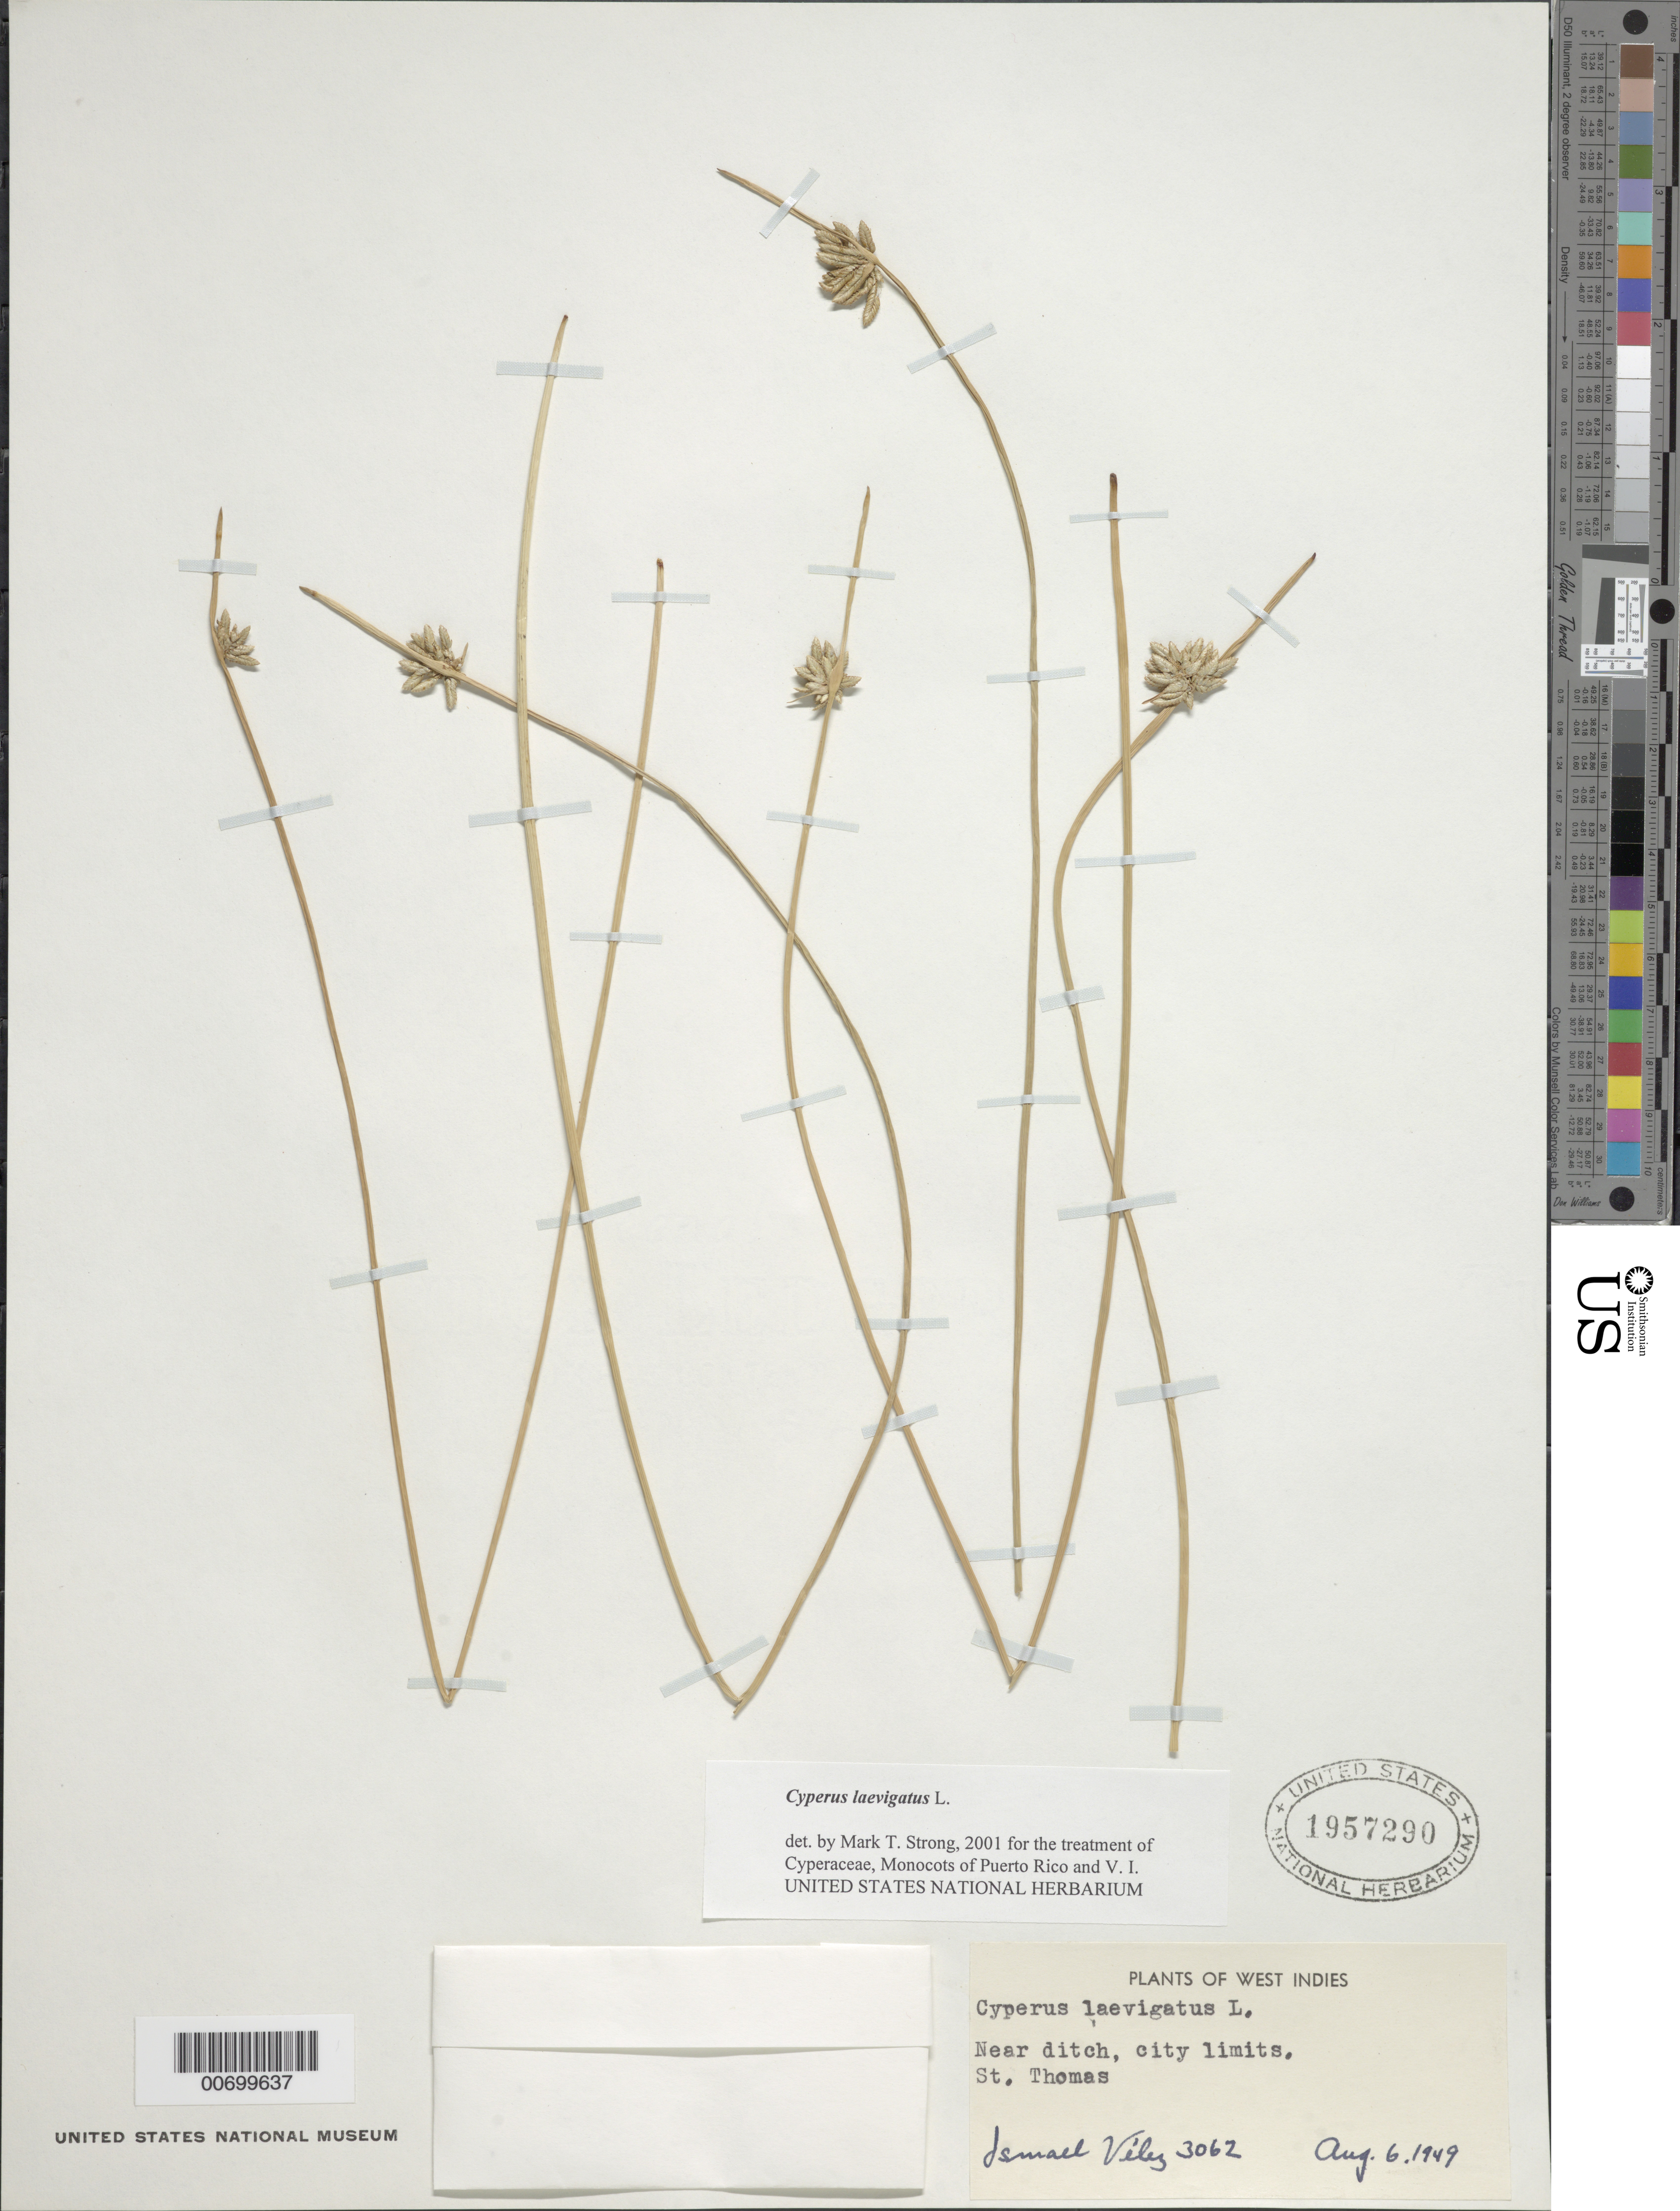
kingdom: Plantae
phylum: Tracheophyta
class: Liliopsida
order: Poales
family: Cyperaceae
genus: Cyperus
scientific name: Cyperus laevigatus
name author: L.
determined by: Strong, M. T., (US), Smithsonian Institution - National Museum of Natural History (UNITED STATES)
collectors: I. Velez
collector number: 3062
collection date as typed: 06 Aug 1949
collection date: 1949-08-06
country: U.S. Virgin Islands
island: St. Thomas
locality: St. Thomas: City limits.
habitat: Near ditch.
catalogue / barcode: US 1957290